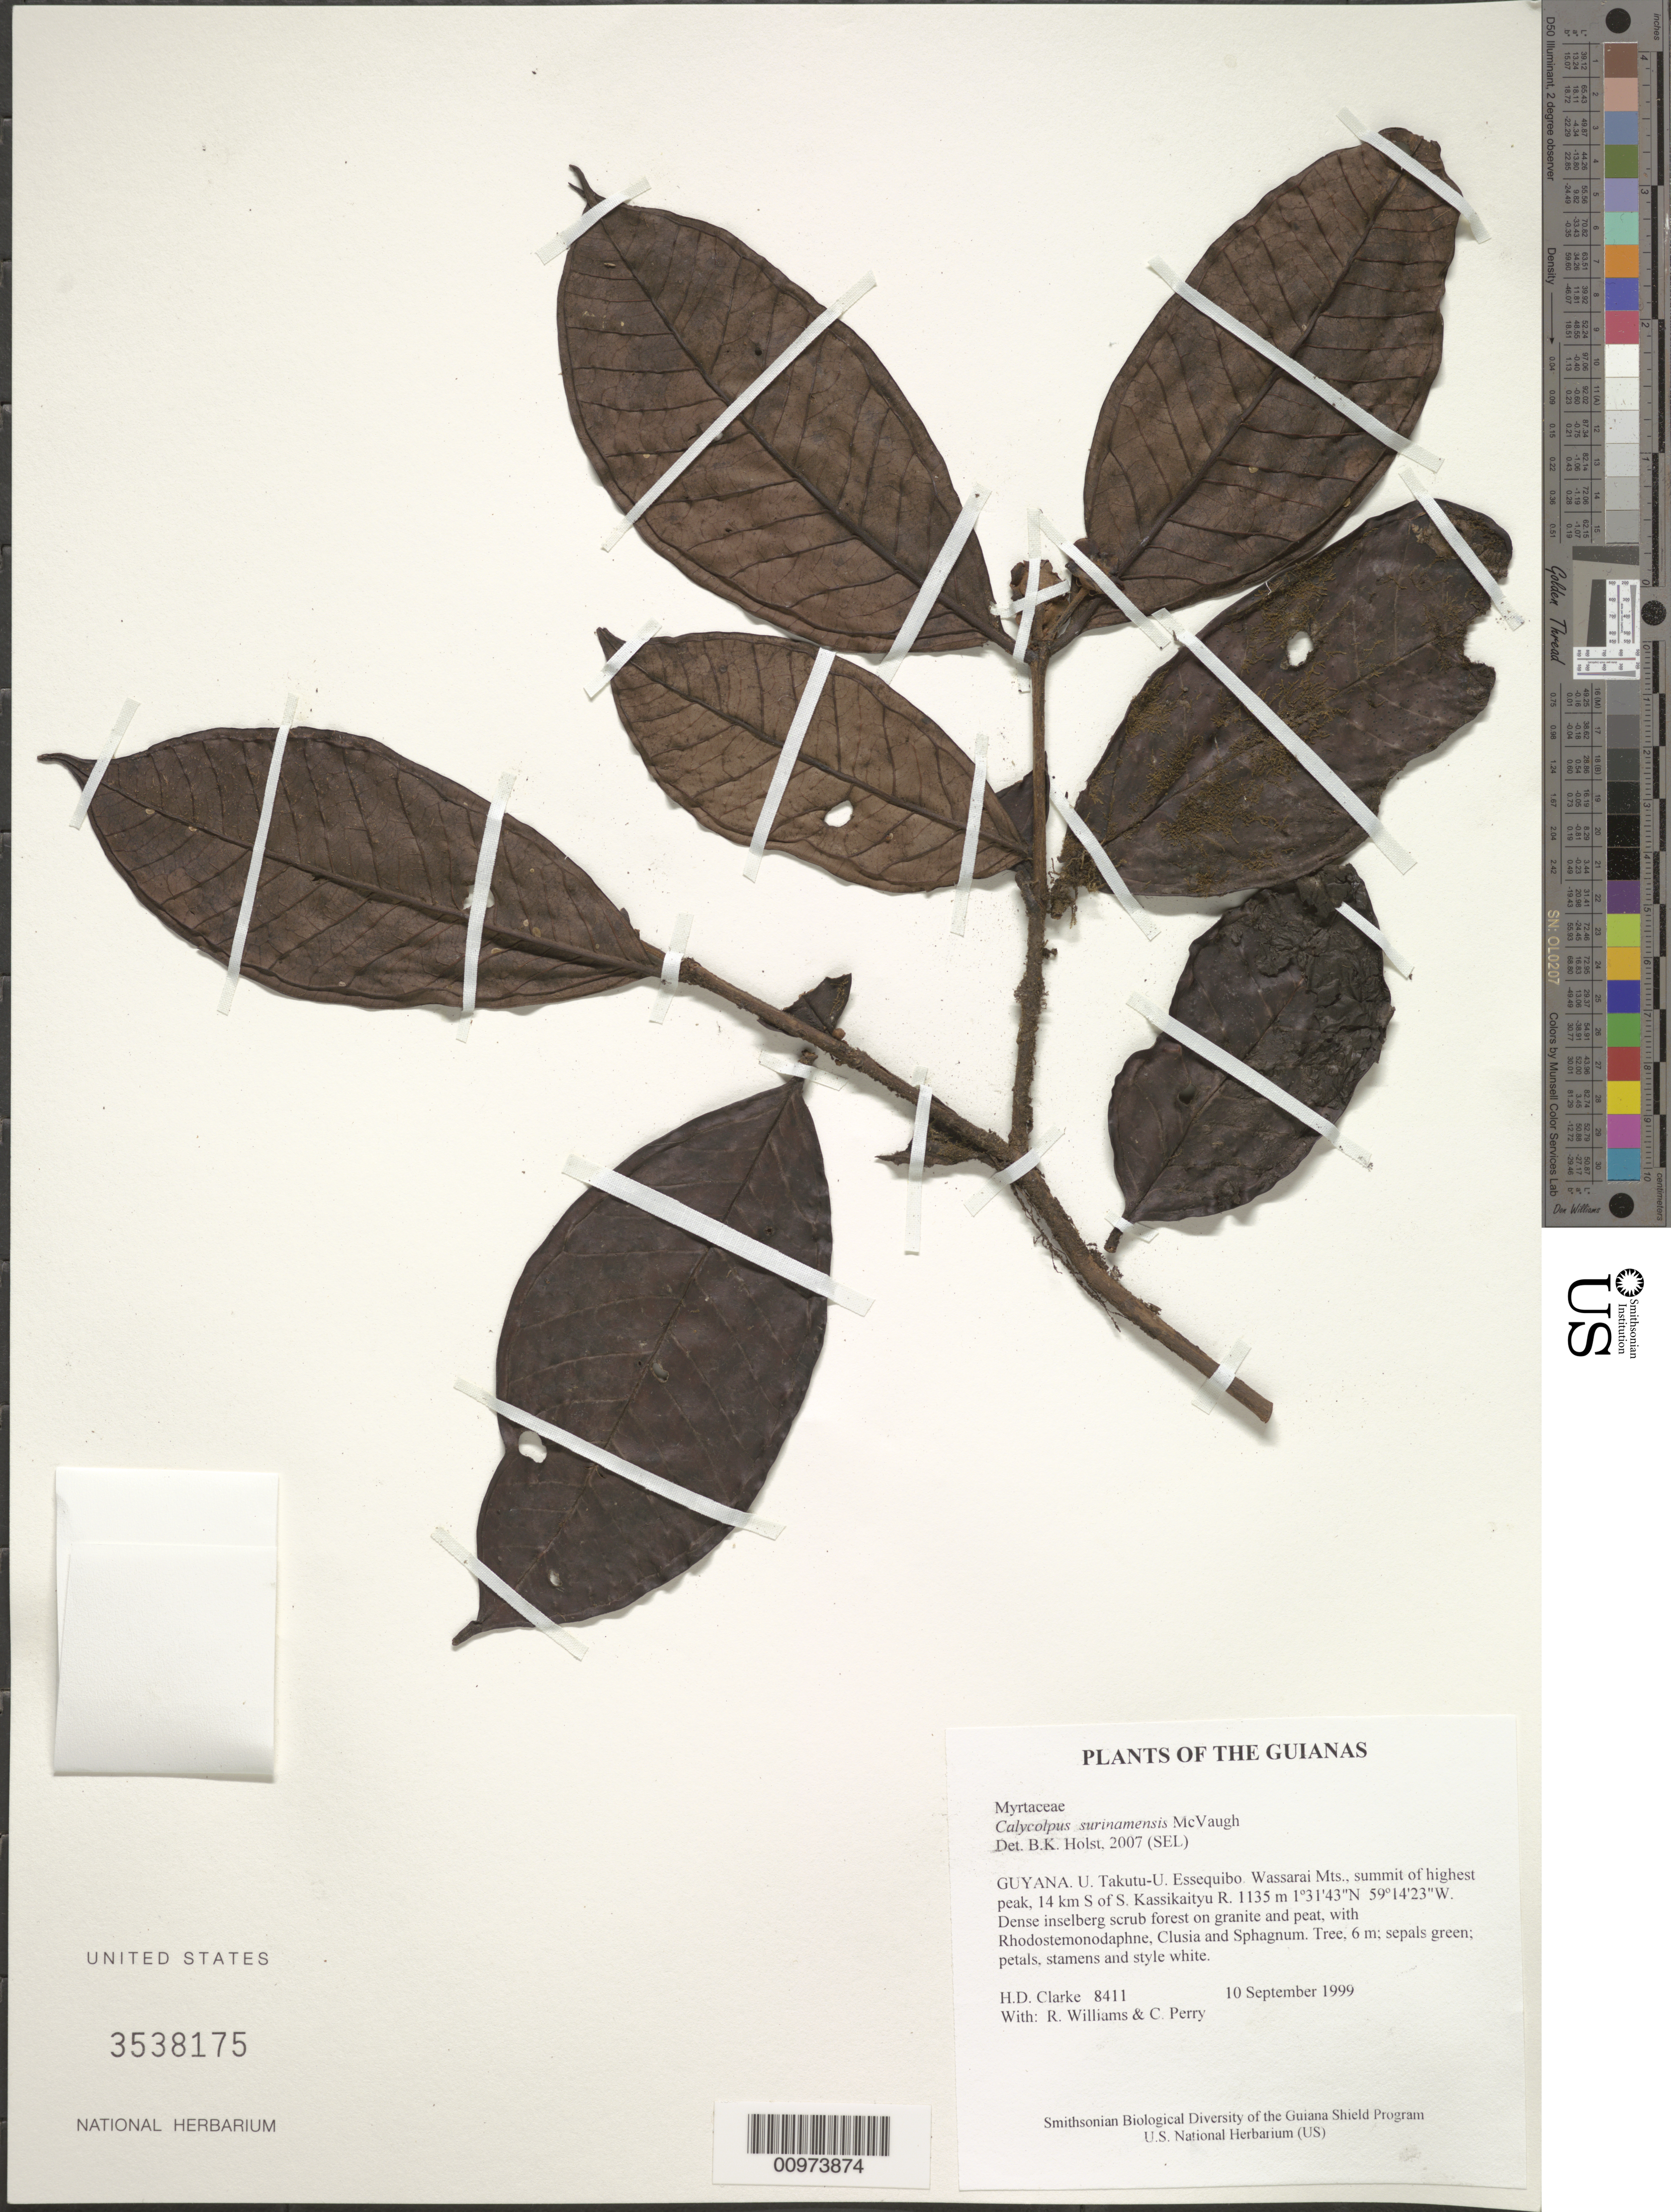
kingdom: Plantae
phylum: Tracheophyta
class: Magnoliopsida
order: Myrtales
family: Myrtaceae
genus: Calycolpus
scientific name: Calycolpus surinamensis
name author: McVaugh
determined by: Holst, Bruce K.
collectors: H. D. Clarke, R. Williams & C. Perry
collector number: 8411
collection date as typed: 10 September 1999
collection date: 1999-09-10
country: Guyana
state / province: U. Takutu-U. Essequibo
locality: Wassarai Mts., summit of highest peak, 14 km S of S. Kassikaityu R.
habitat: Dense inselberg scrub forest on granite and peat, with Rhodostemonodaphne, Clusia and Sphagnum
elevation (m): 1135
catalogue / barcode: US 3538175